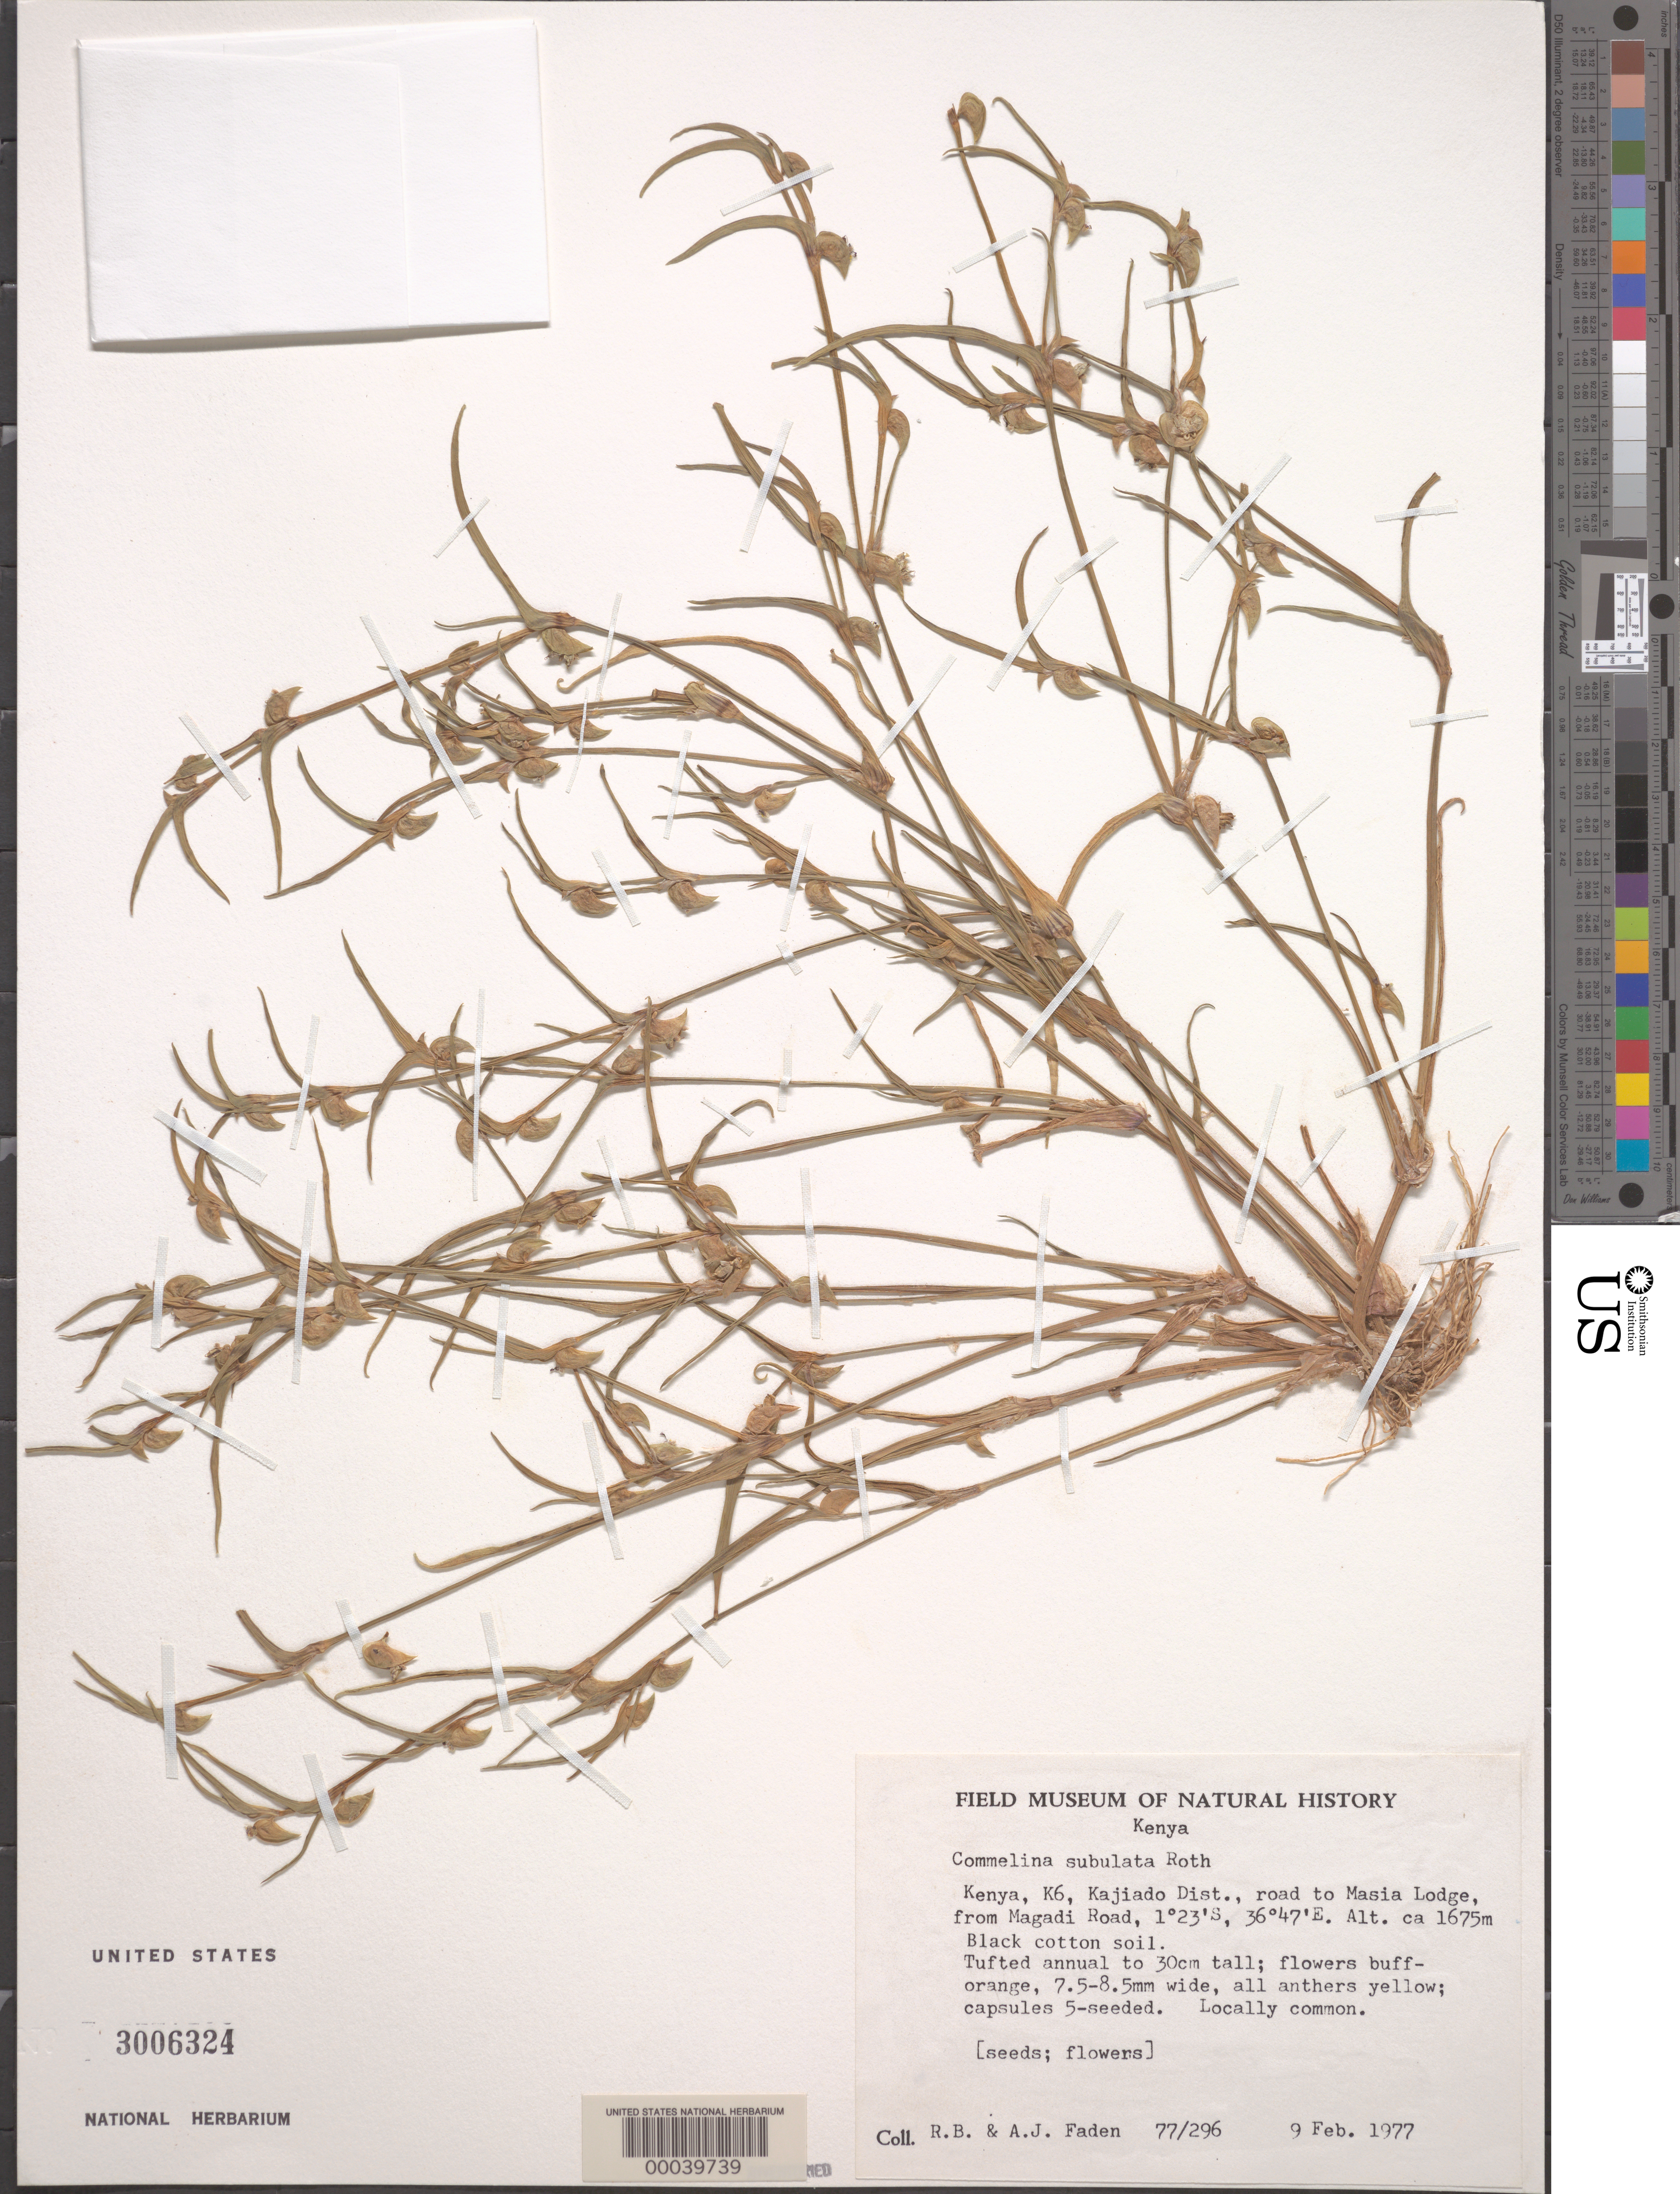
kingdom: Plantae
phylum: Tracheophyta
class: Liliopsida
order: Commelinales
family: Commelinaceae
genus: Commelina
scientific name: Commelina subulata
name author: Roth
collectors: R. B. Faden & A. J. Faden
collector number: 77/296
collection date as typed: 09 Feb 1977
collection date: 1977-02-09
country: Kenya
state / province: Kajiado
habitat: Black cotton soil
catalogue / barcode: US 3006324